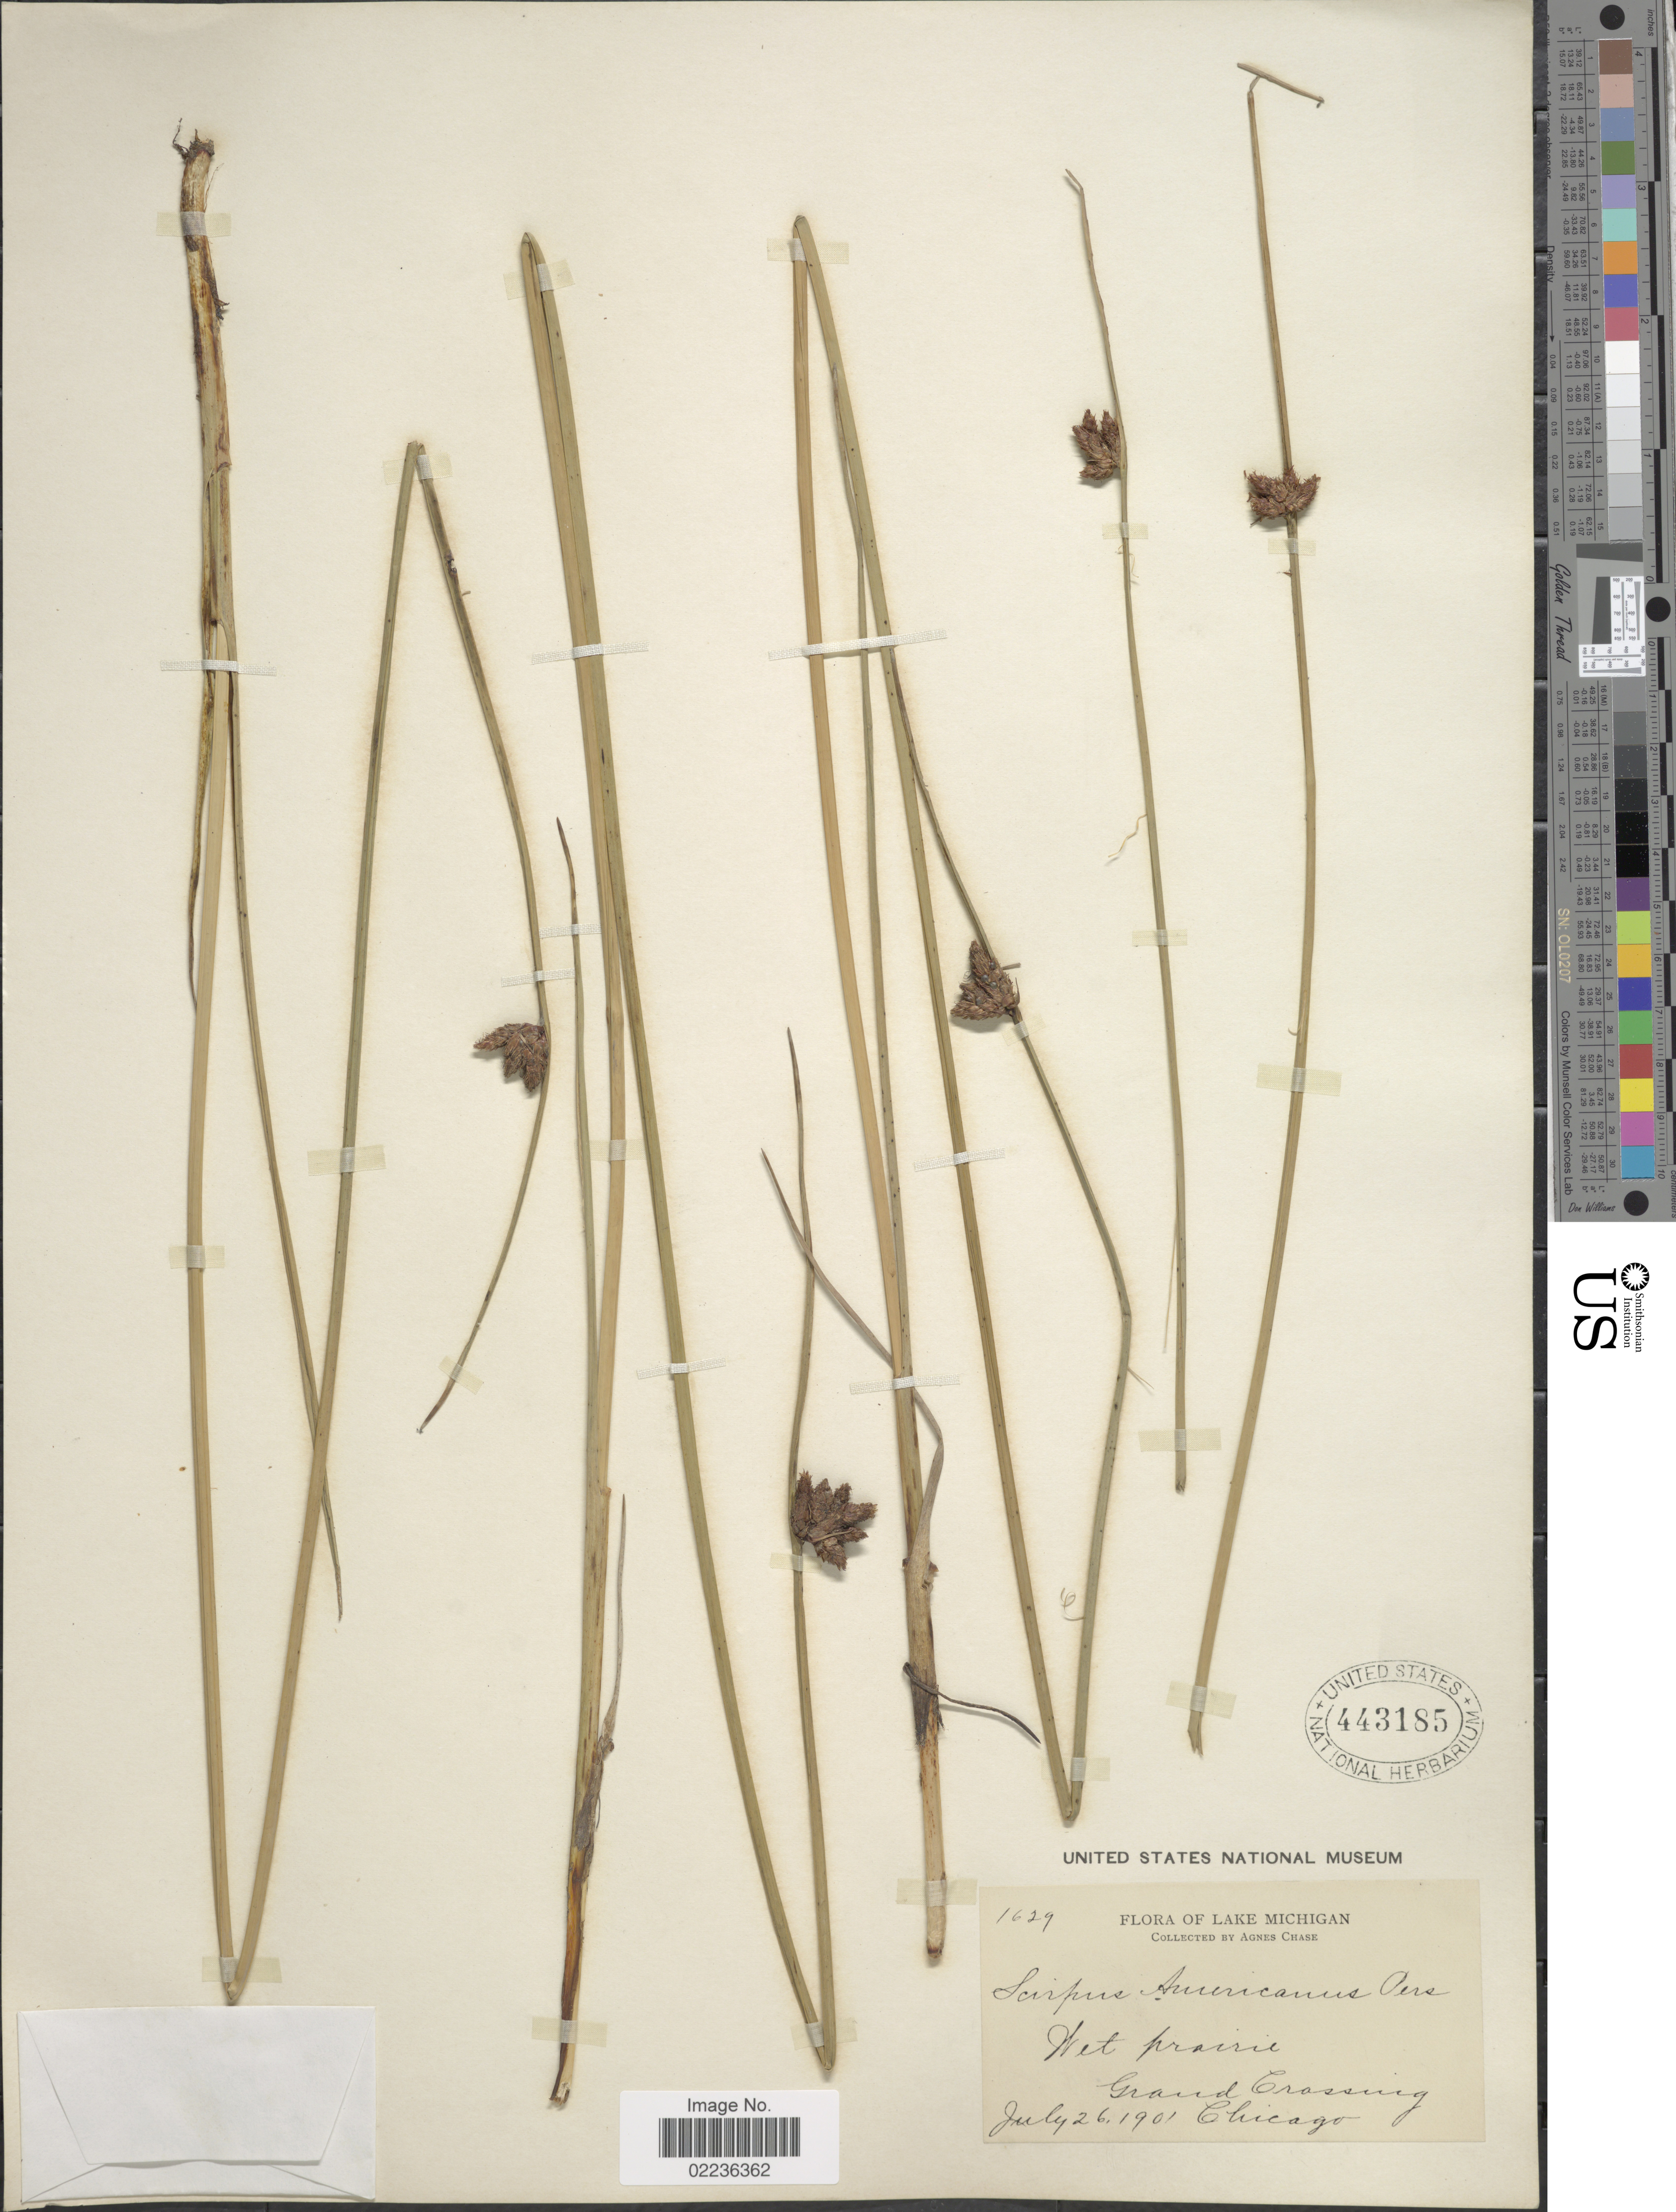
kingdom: Plantae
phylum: Tracheophyta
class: Liliopsida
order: Poales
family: Cyperaceae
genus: Schoenoplectus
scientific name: Schoenoplectus pungens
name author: (Vahl) Palla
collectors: A. Chase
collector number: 1629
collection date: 1901-07-26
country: United States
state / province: Illinois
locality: Lake Michigan, wet prairie, Grand Crossing, Chicago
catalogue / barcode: US 443185